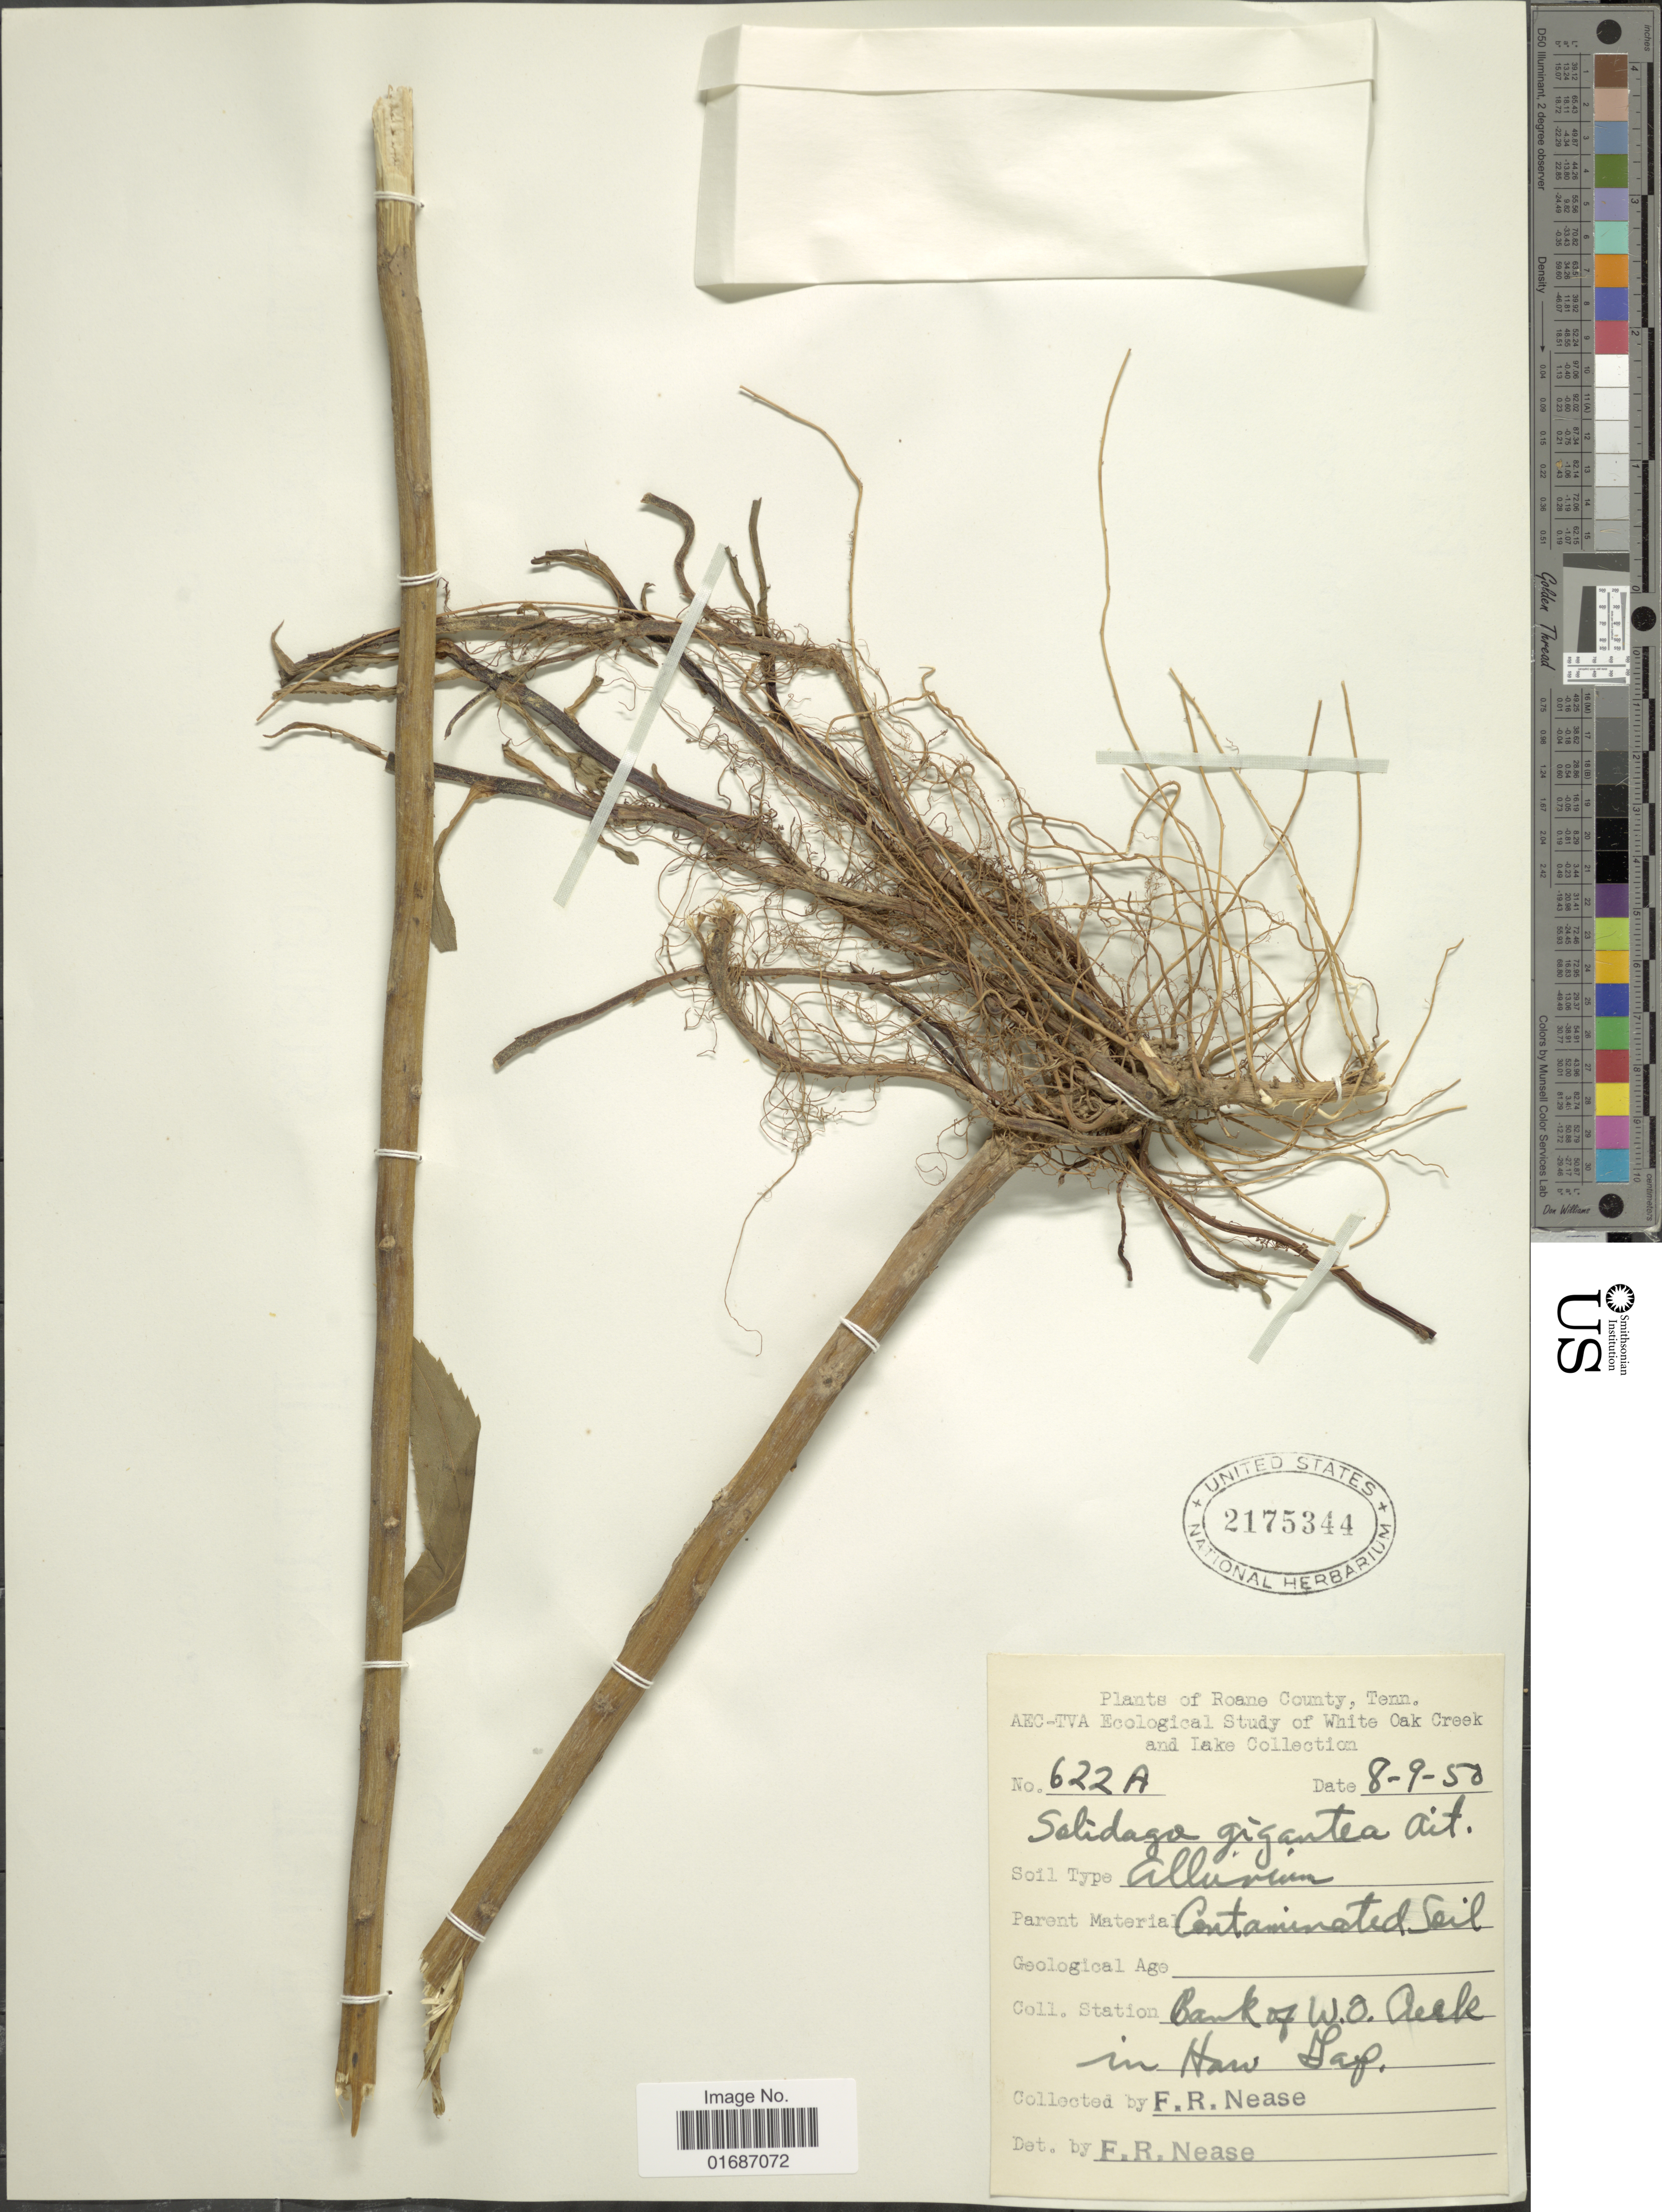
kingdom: Plantae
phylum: Tracheophyta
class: Magnoliopsida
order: Asterales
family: Asteraceae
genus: Solidago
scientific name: Solidago gigantea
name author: Aiton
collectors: F. Nease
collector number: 622a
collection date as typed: Transcribed d/m/y: 9/8/50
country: United States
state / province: Tennessee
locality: Roane County, Bank of W.O Creek in Haw Gap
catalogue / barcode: US 2175344